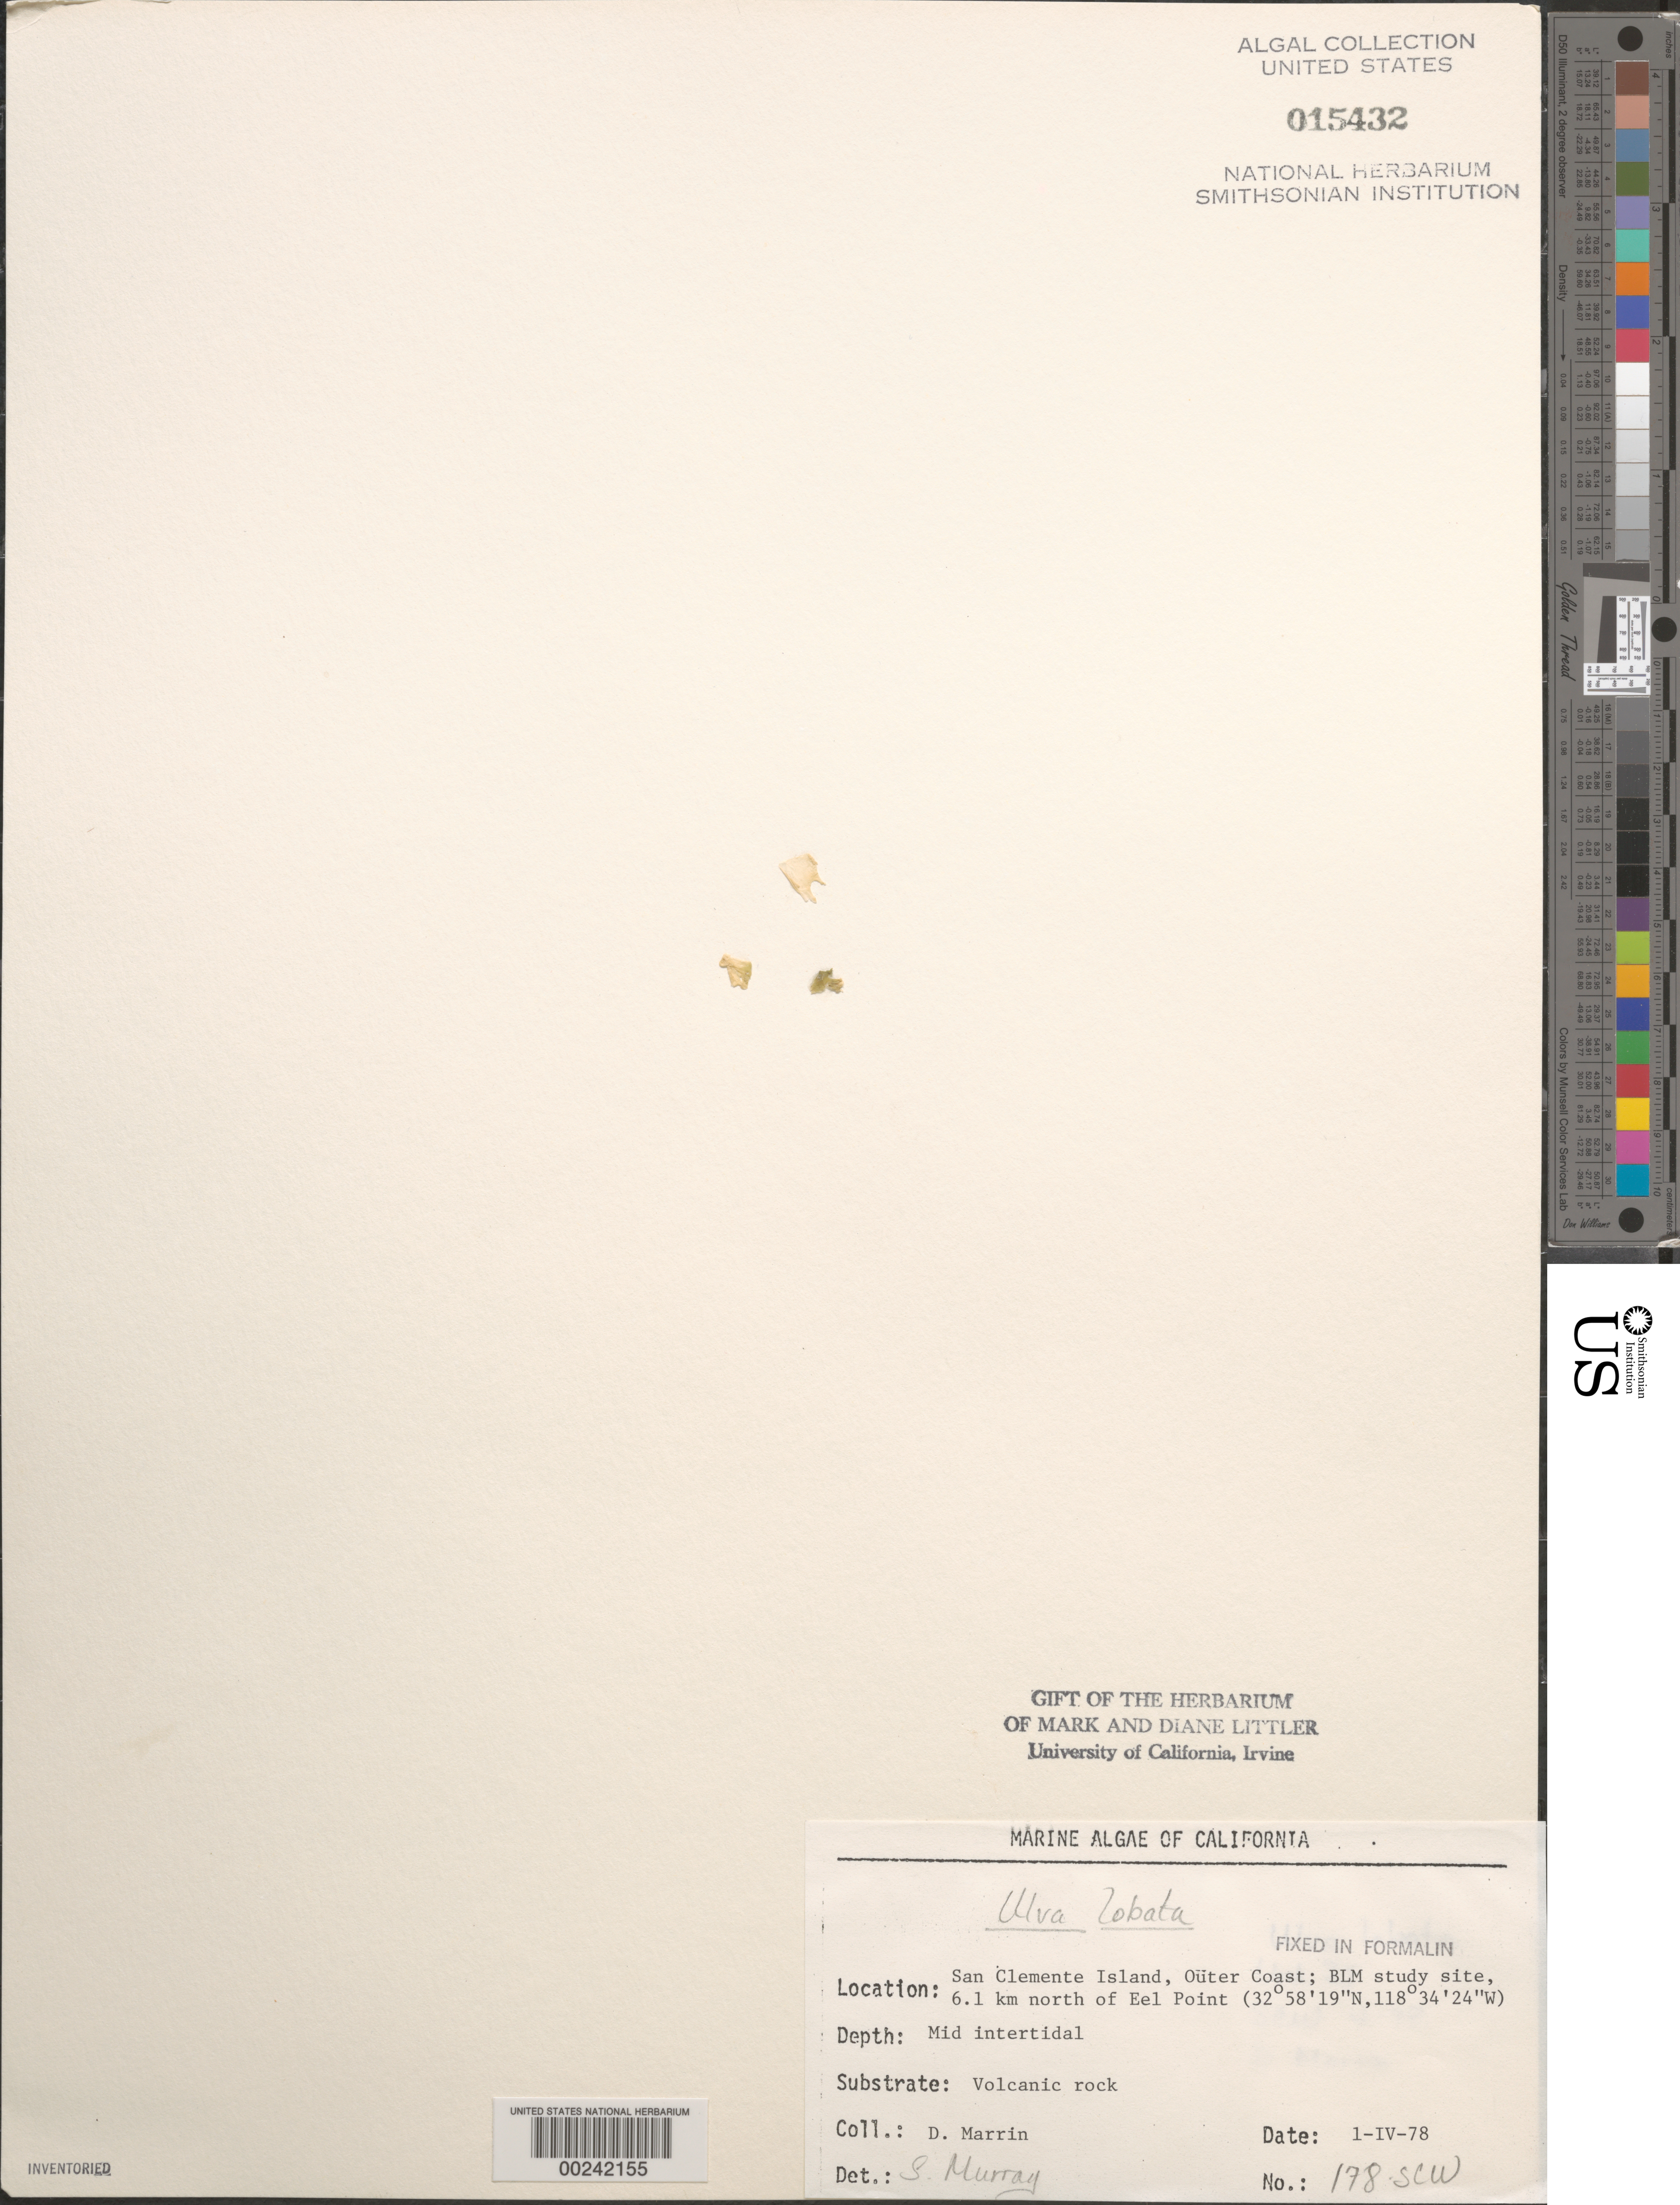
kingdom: Plantae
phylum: Chlorophyta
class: Ulvophyceae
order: Ulvales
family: Ulvaceae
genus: Ulva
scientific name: Ulva lactuca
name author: L.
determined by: Algae name updating Project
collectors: D. Marrin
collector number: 178-SCW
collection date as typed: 01 Apr 1978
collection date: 1978-04-01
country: United States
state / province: California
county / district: Los Angeles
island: San Clemente Island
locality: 6.1 km north of Eel Point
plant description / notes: BLM-SOCALBIGHT Rocky Intertidal Survey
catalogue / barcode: US 15432